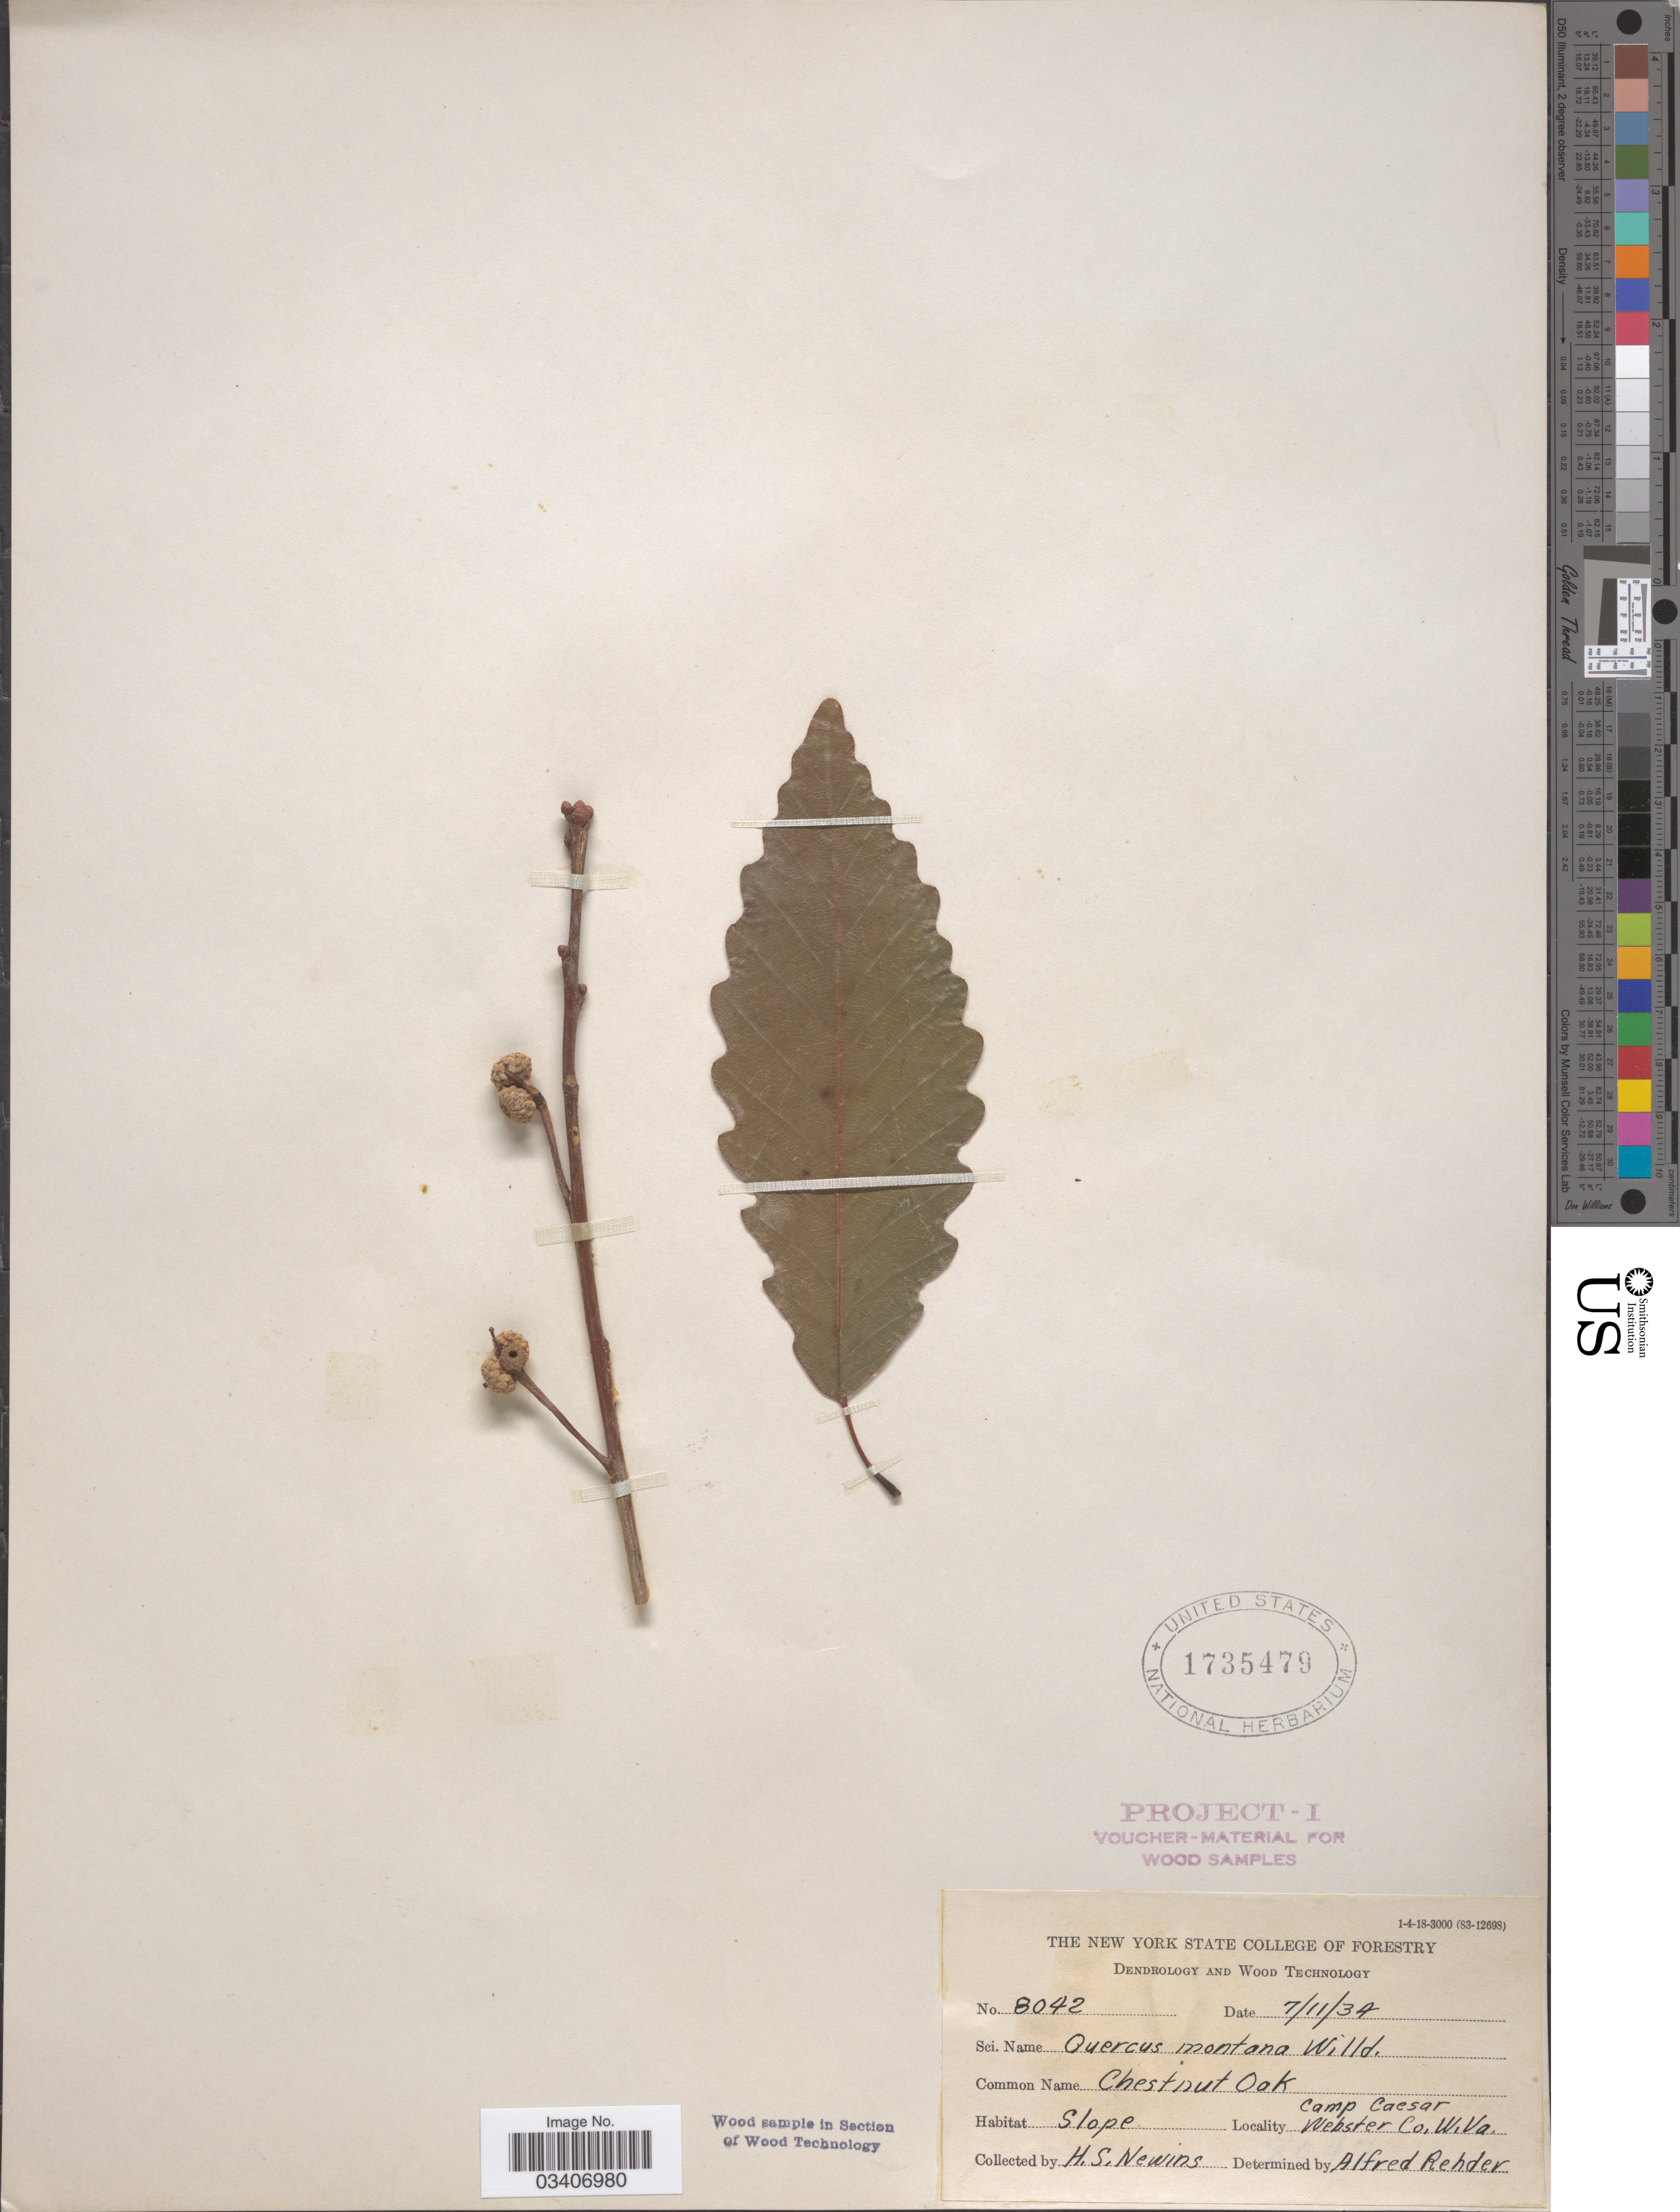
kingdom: Plantae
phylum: Tracheophyta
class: Magnoliopsida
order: Fagales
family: Fagaceae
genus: Quercus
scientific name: Quercus montana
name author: Willd.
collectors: H. Newins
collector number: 8042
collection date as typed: Transcribed d/m/y: 11/7/34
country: United States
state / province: West Virginia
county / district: Webster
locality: Camp Caesar. Webster Co.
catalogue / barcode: US 1735479